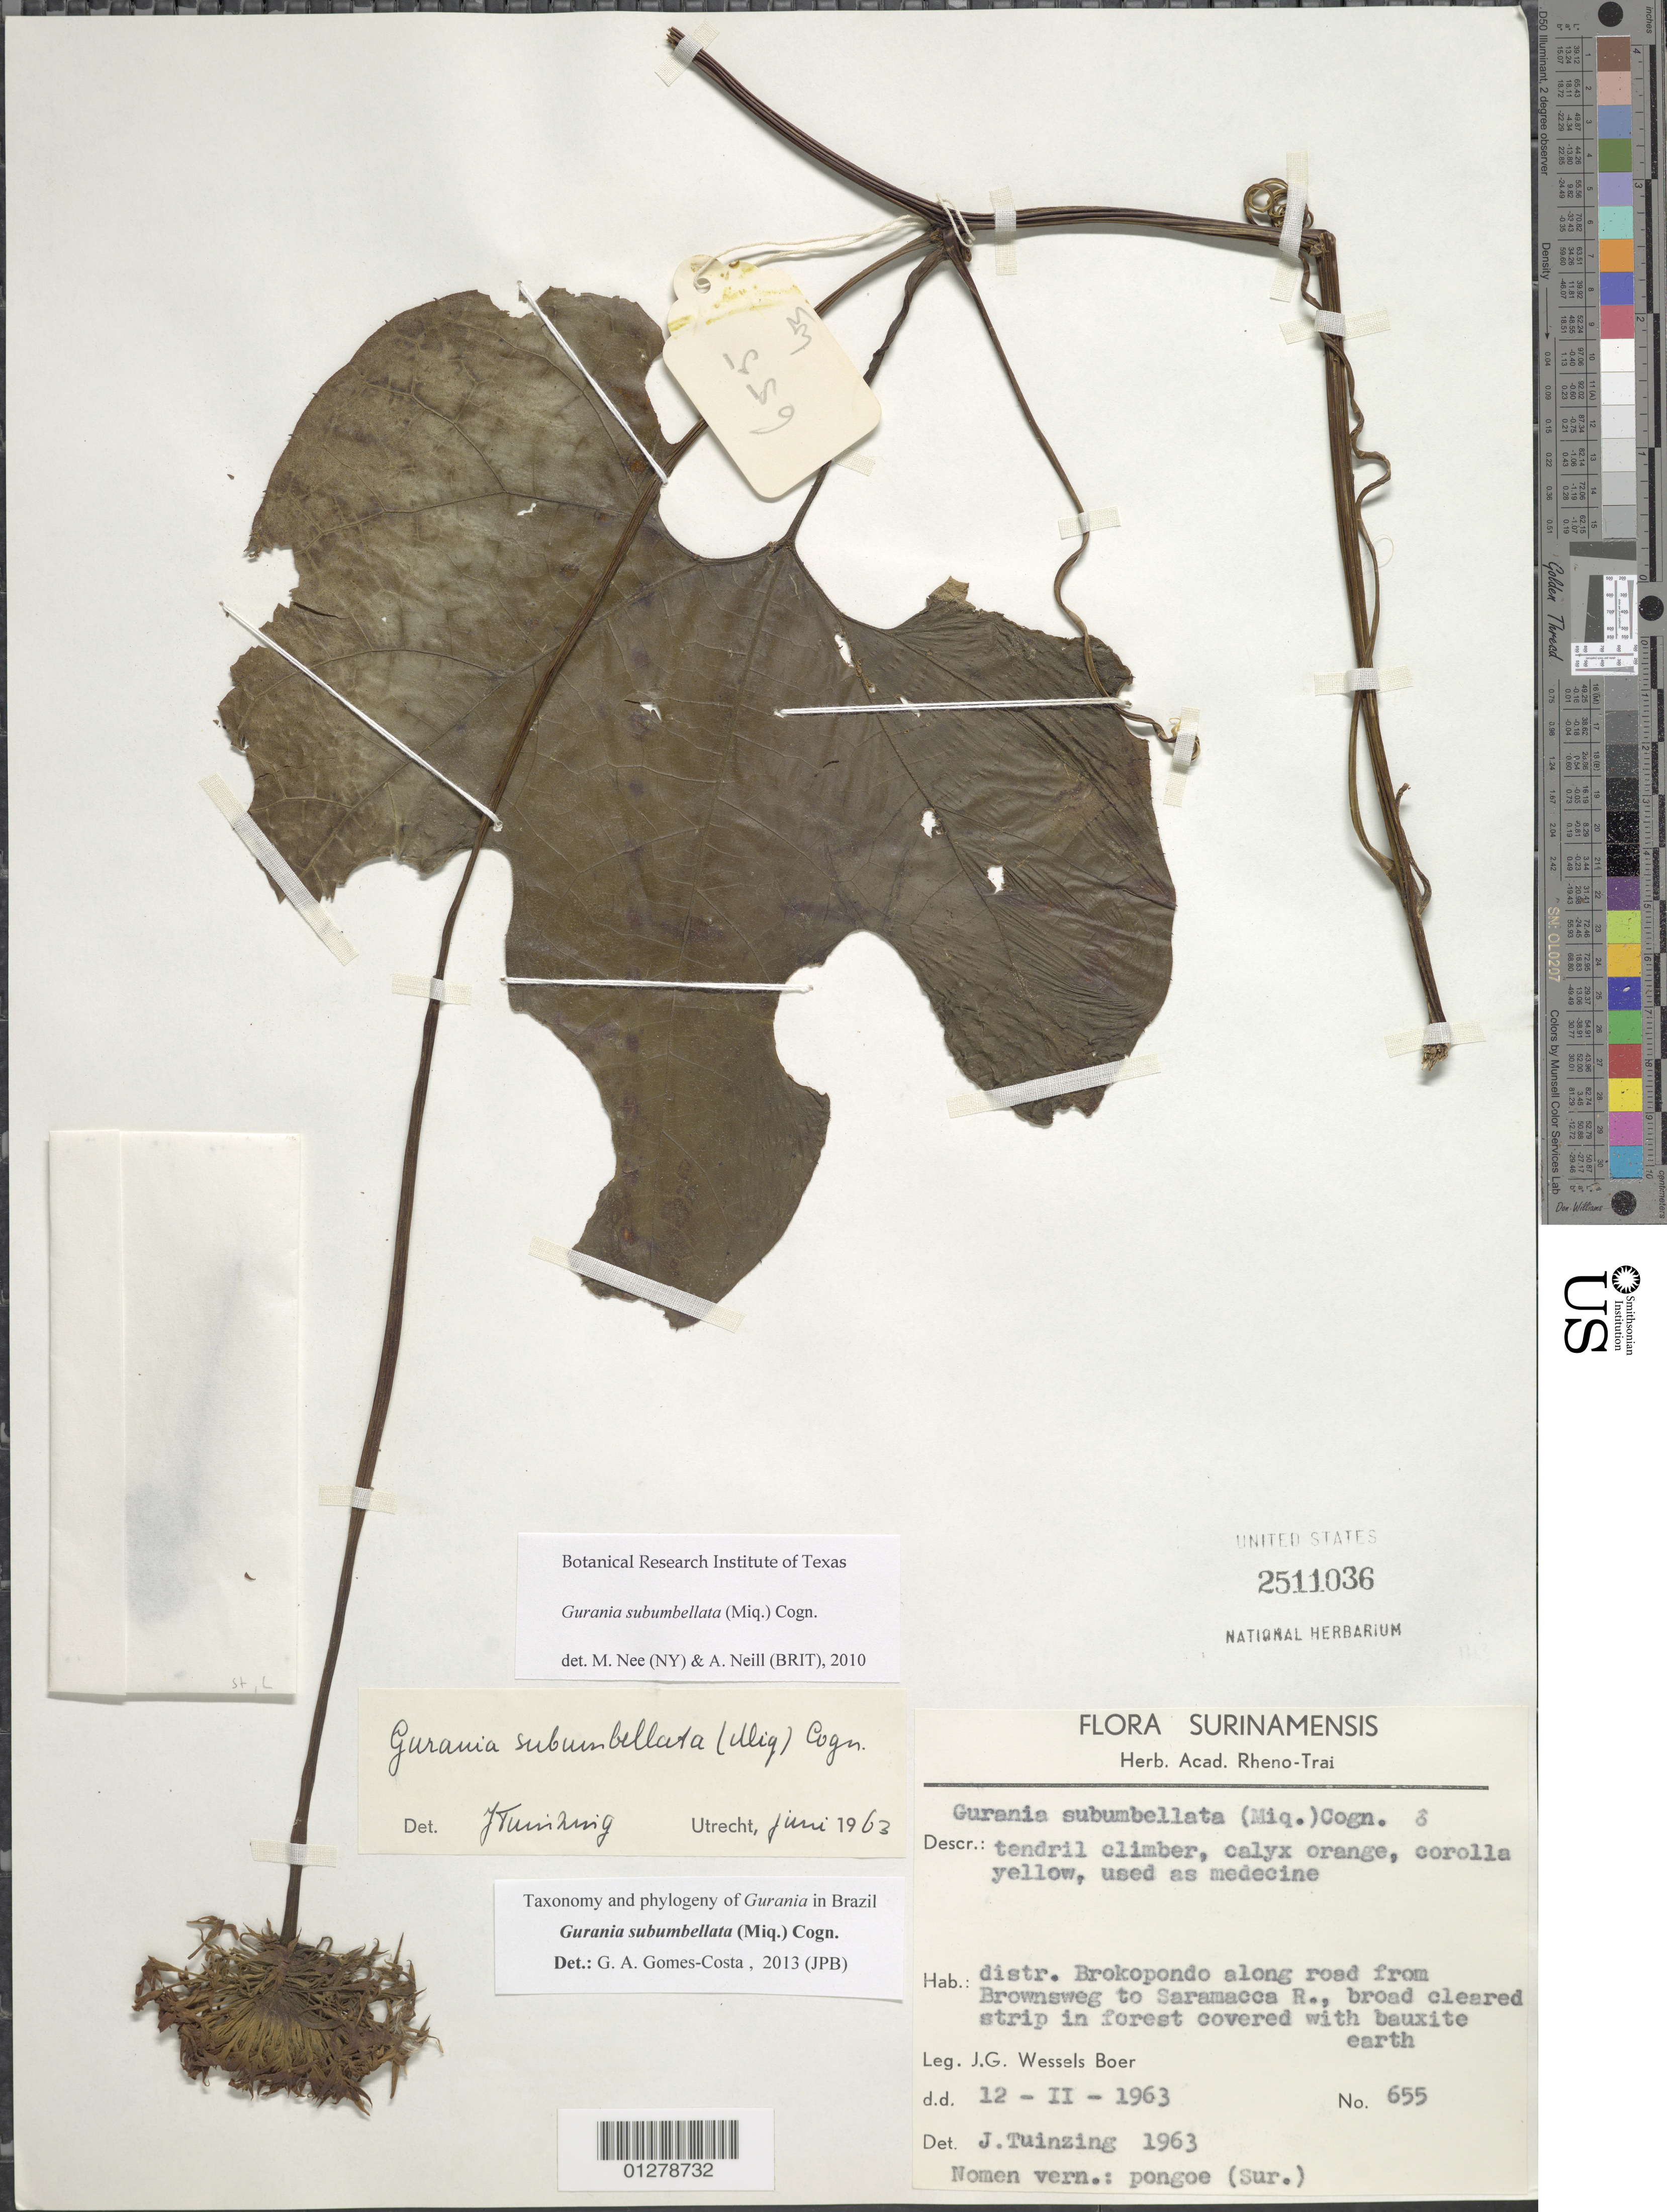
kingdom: Plantae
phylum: Tracheophyta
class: Magnoliopsida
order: Cucurbitales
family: Cucurbitaceae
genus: Gurania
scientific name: Gurania subumbellata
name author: (Miq.) Cogn.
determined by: Gomes-Costa, G. A.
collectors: J. G. Wessels Boer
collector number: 655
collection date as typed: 12 Feb 1963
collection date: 1963-02-12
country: Suriname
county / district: Brokopondo Dist.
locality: along road from Brownsweg to Saramacca River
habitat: broad cleared strip in forest covered with bauxite earth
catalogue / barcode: US 2511036